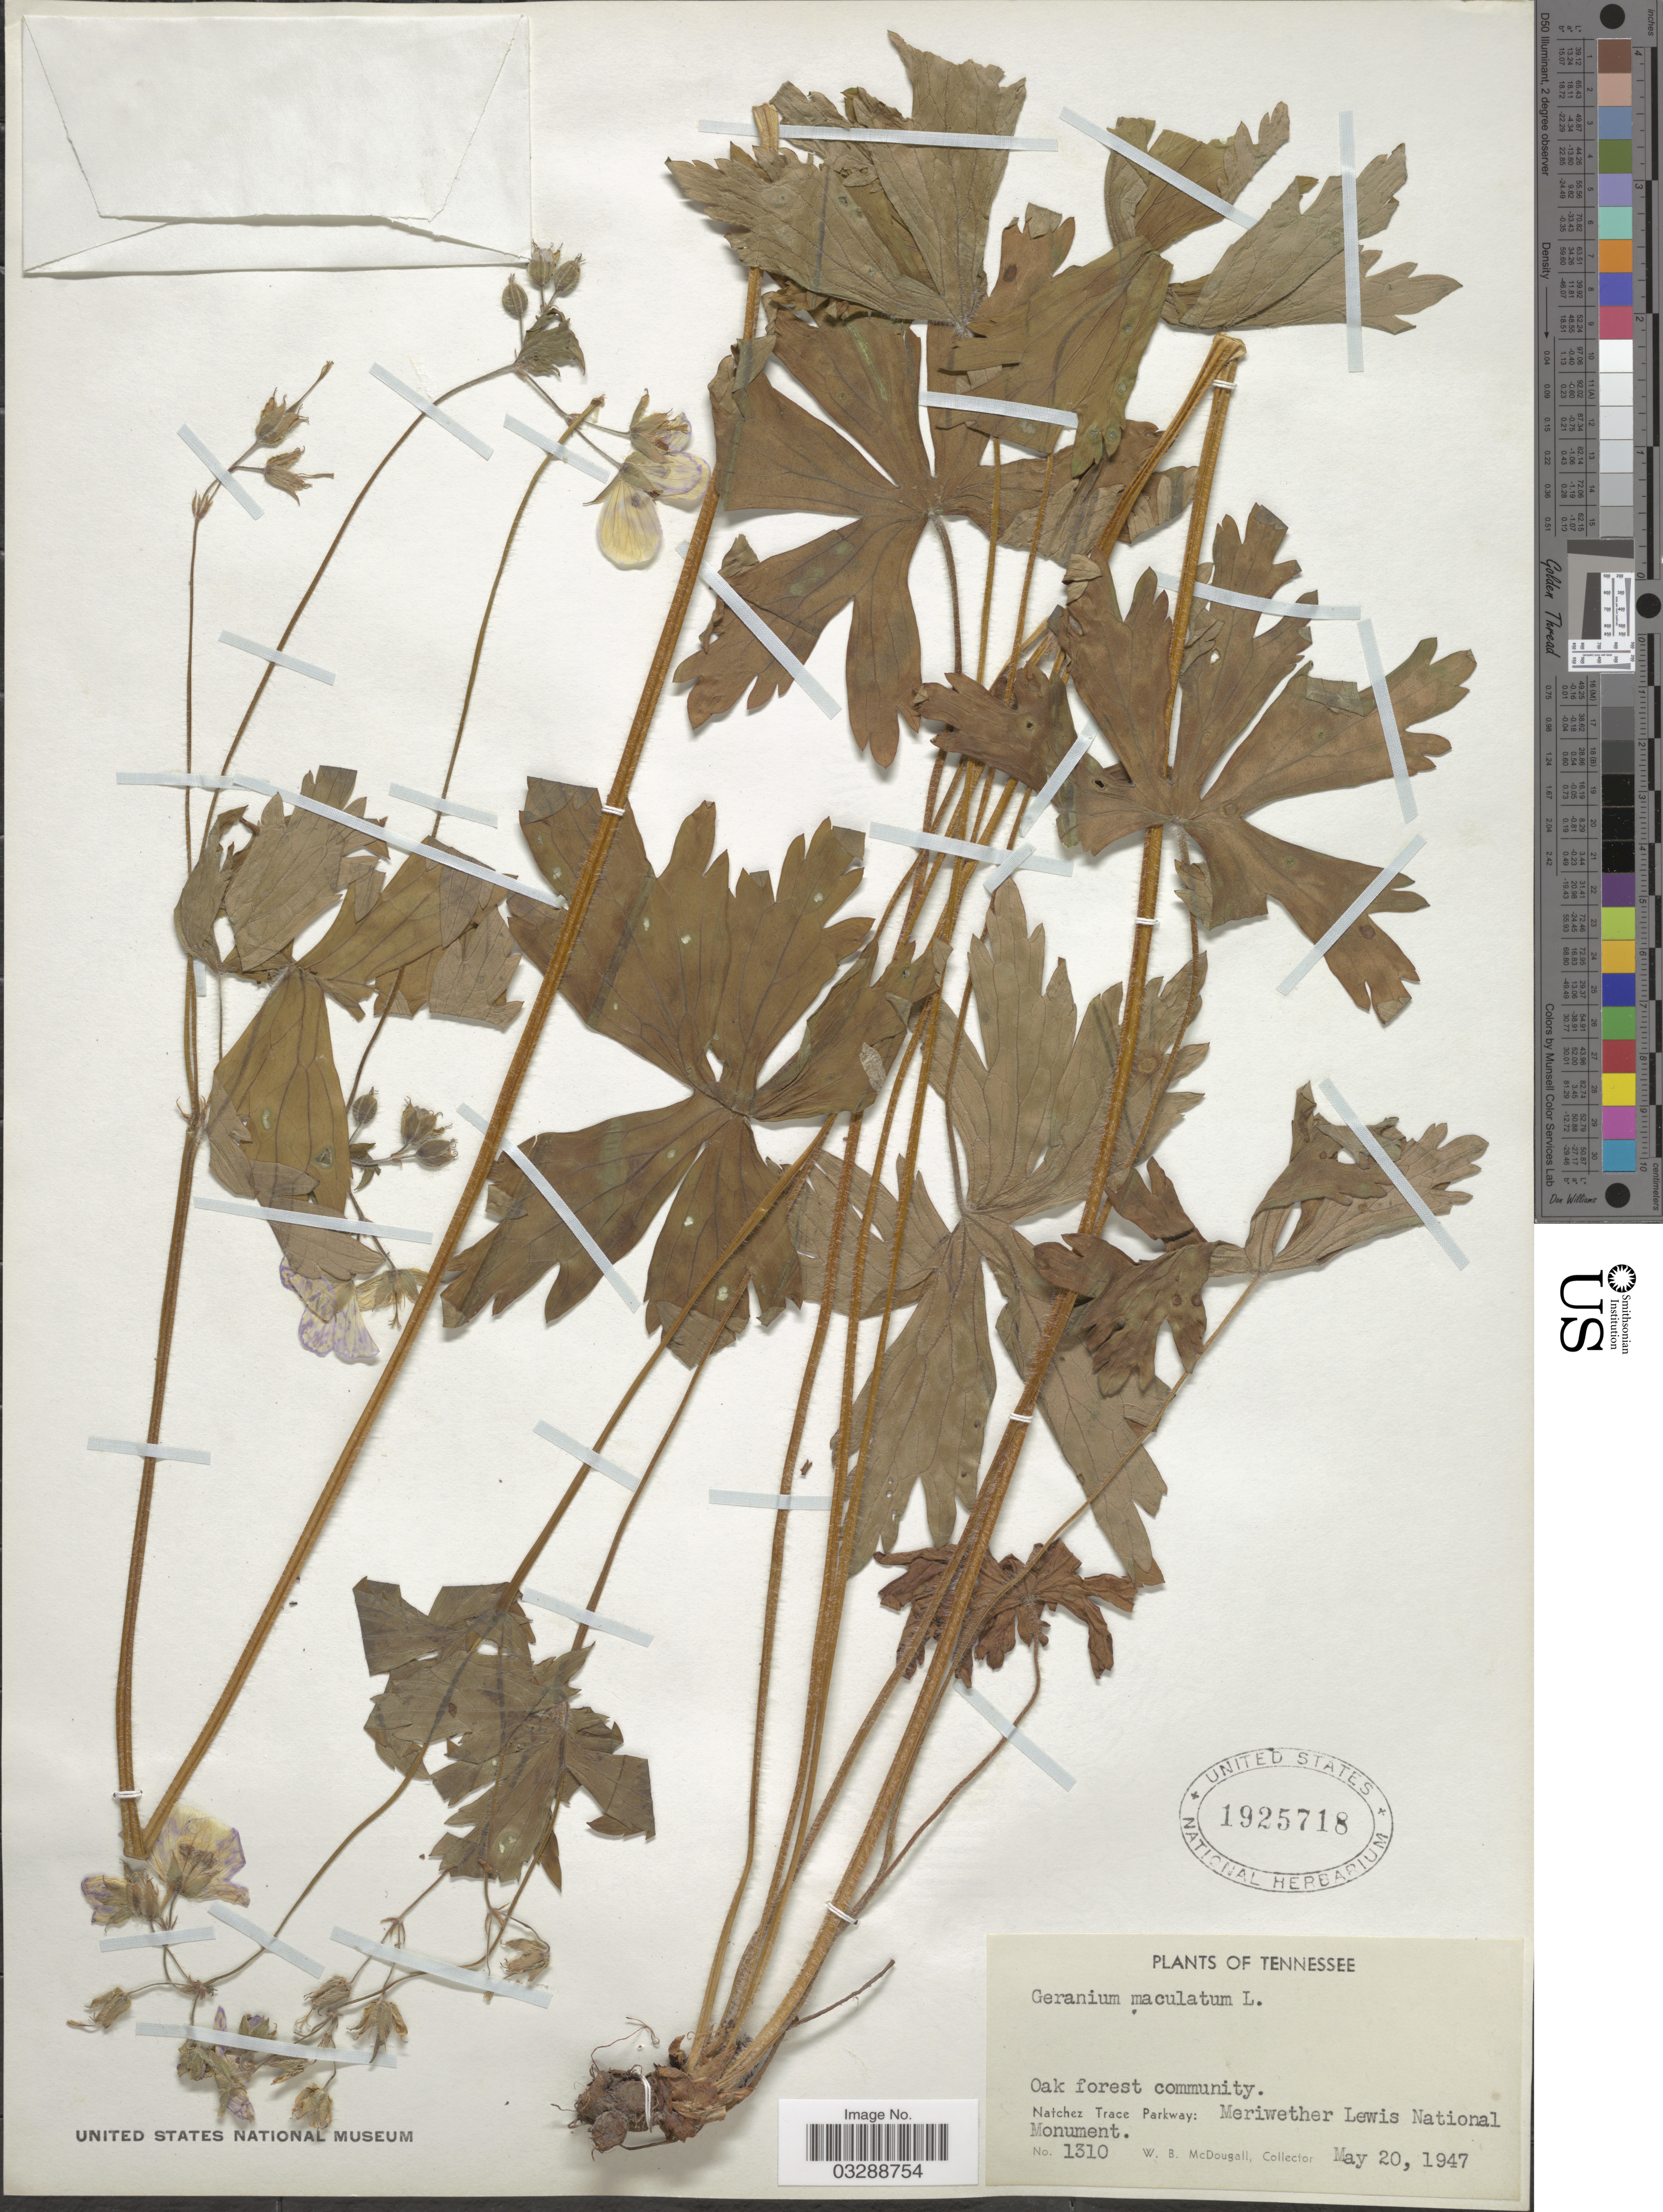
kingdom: Plantae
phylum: Tracheophyta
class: Magnoliopsida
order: Geraniales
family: Geraniaceae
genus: Geranium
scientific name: Geranium maculatum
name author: L.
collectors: W. B. McDougall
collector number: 1310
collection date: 1947-05-20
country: United States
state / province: Tennessee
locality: Natchez Trace Parkway: Meriwether Lewis National Monument.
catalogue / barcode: US 1925718